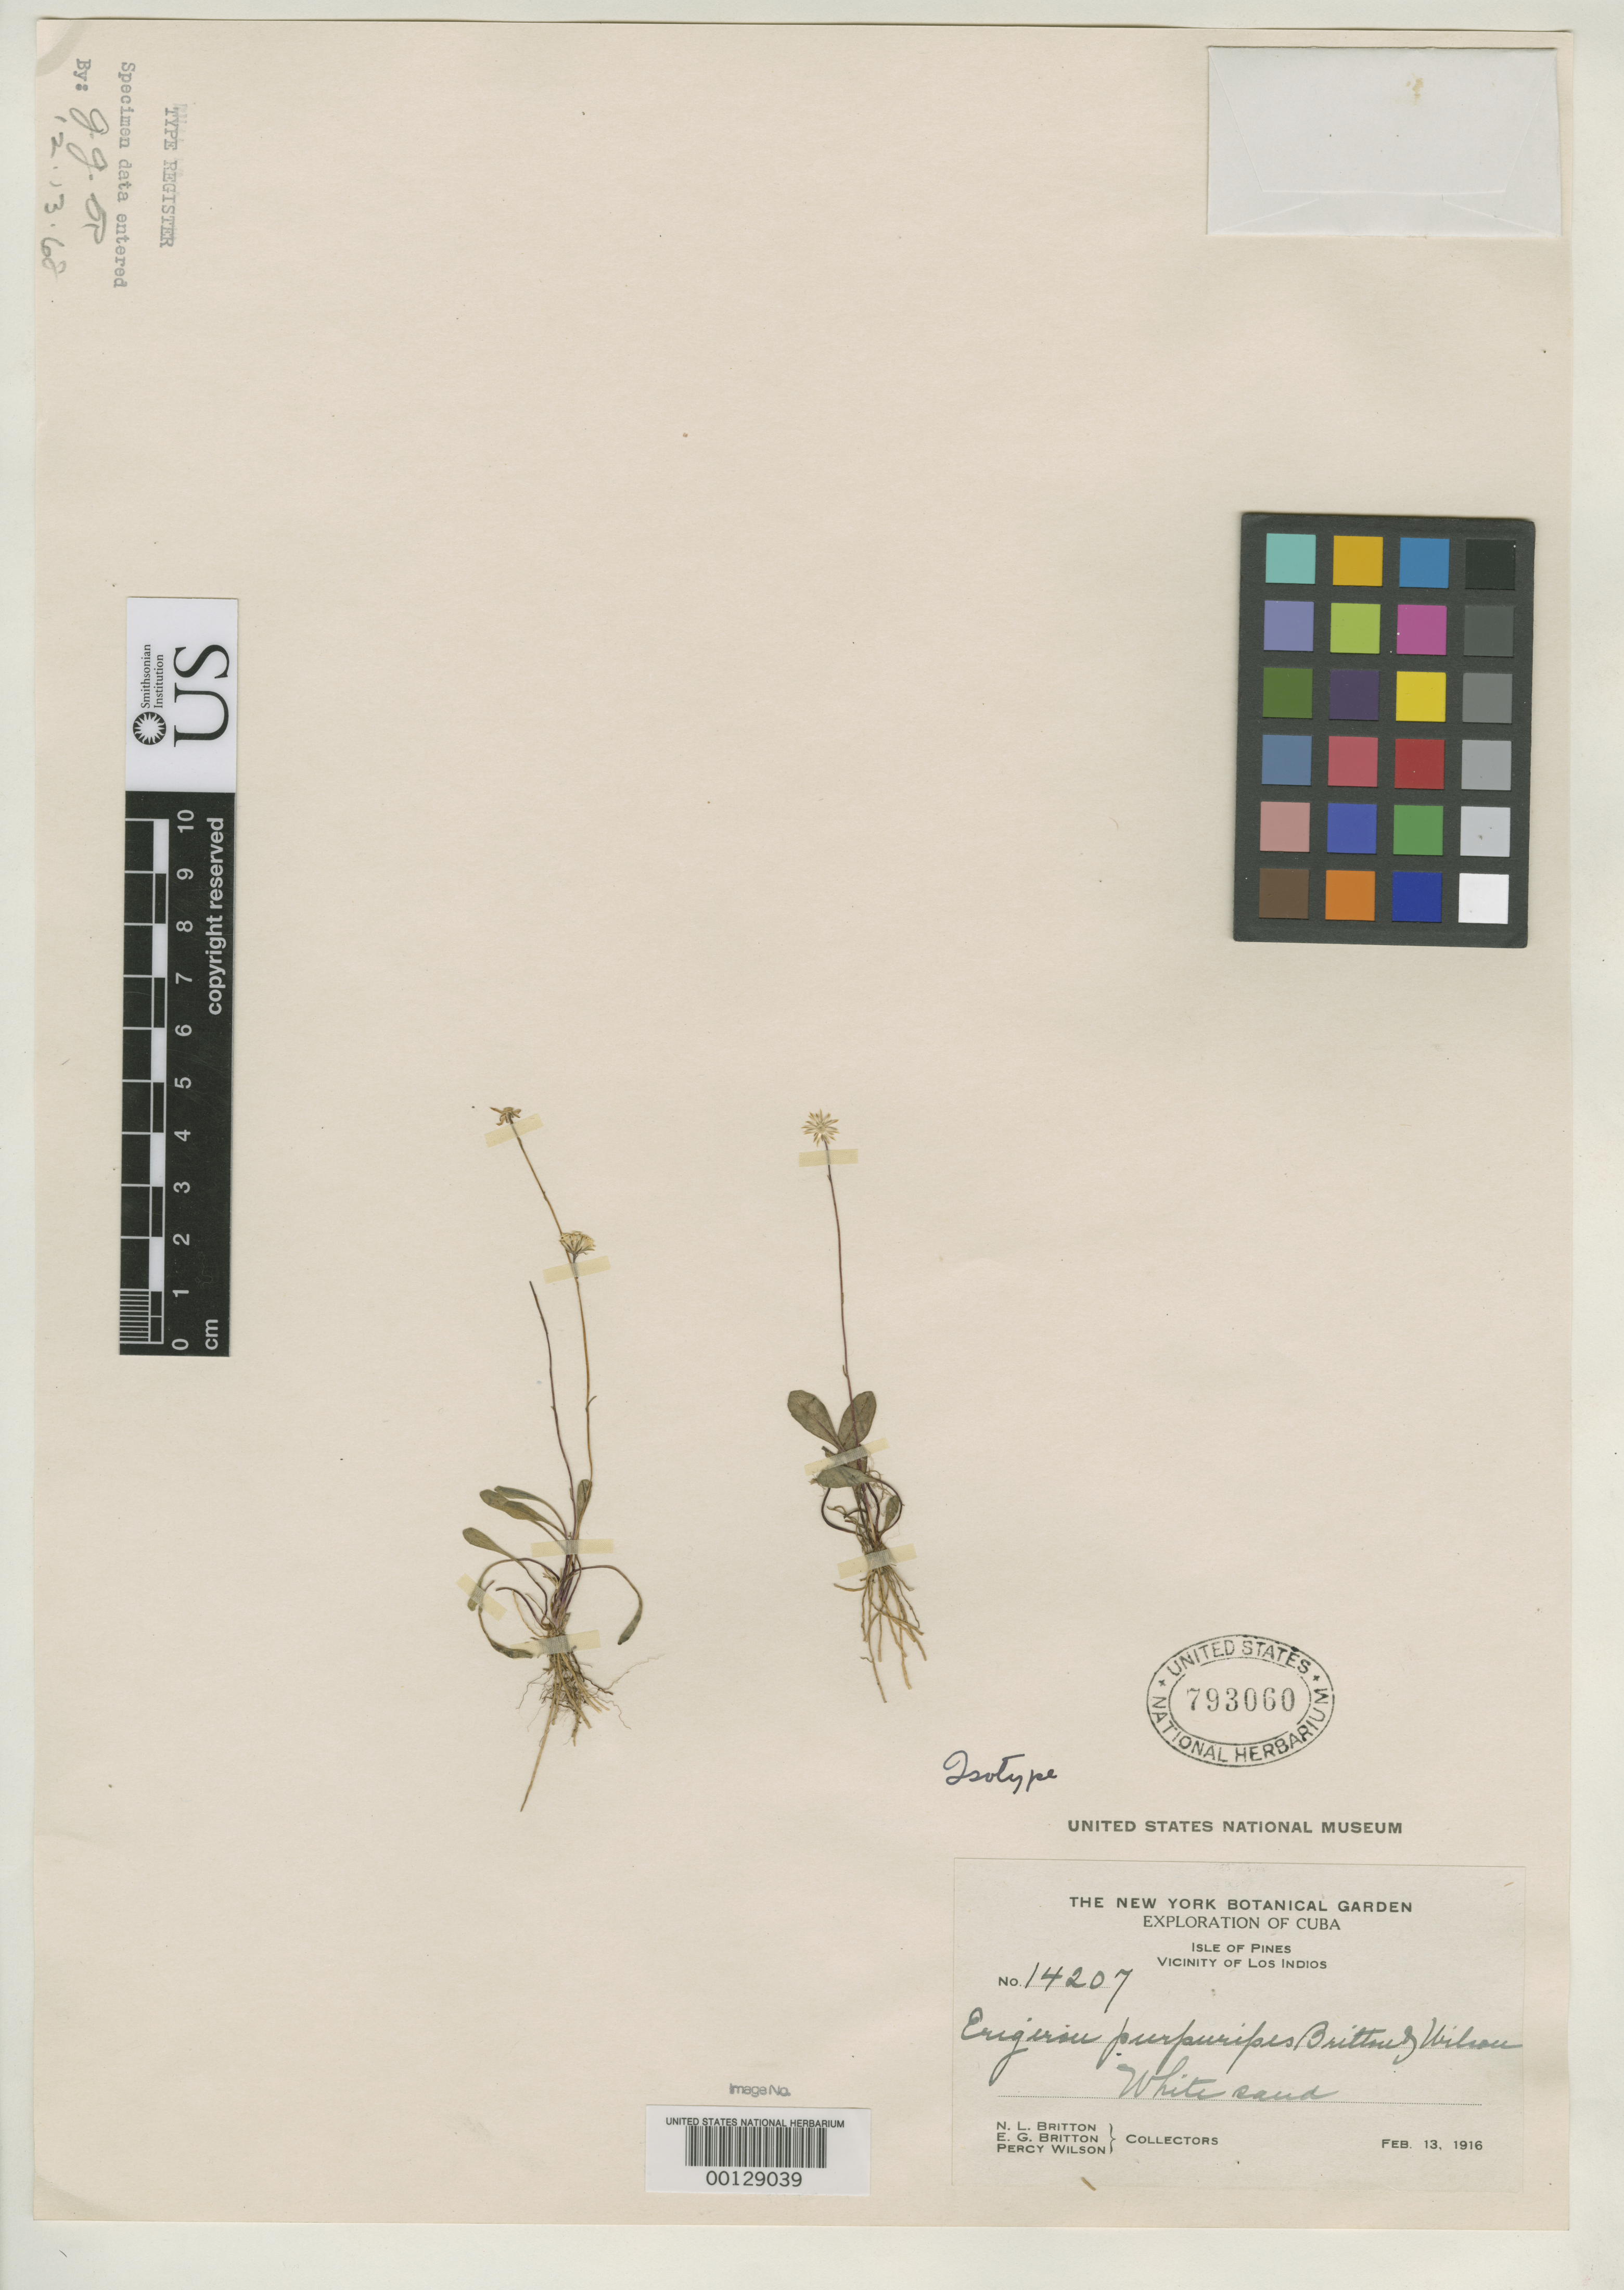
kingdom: Plantae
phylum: Tracheophyta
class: Magnoliopsida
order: Asterales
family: Asteraceae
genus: Erigeron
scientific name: Erigeron purpuripes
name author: Britton & P. Wilson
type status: Isotype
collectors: N. Britton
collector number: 14207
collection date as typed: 13 Feb 1916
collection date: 1916-02-13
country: Cuba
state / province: Isla de La Juventud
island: Isla de La Juventud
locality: Los Indios.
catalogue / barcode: US 793060